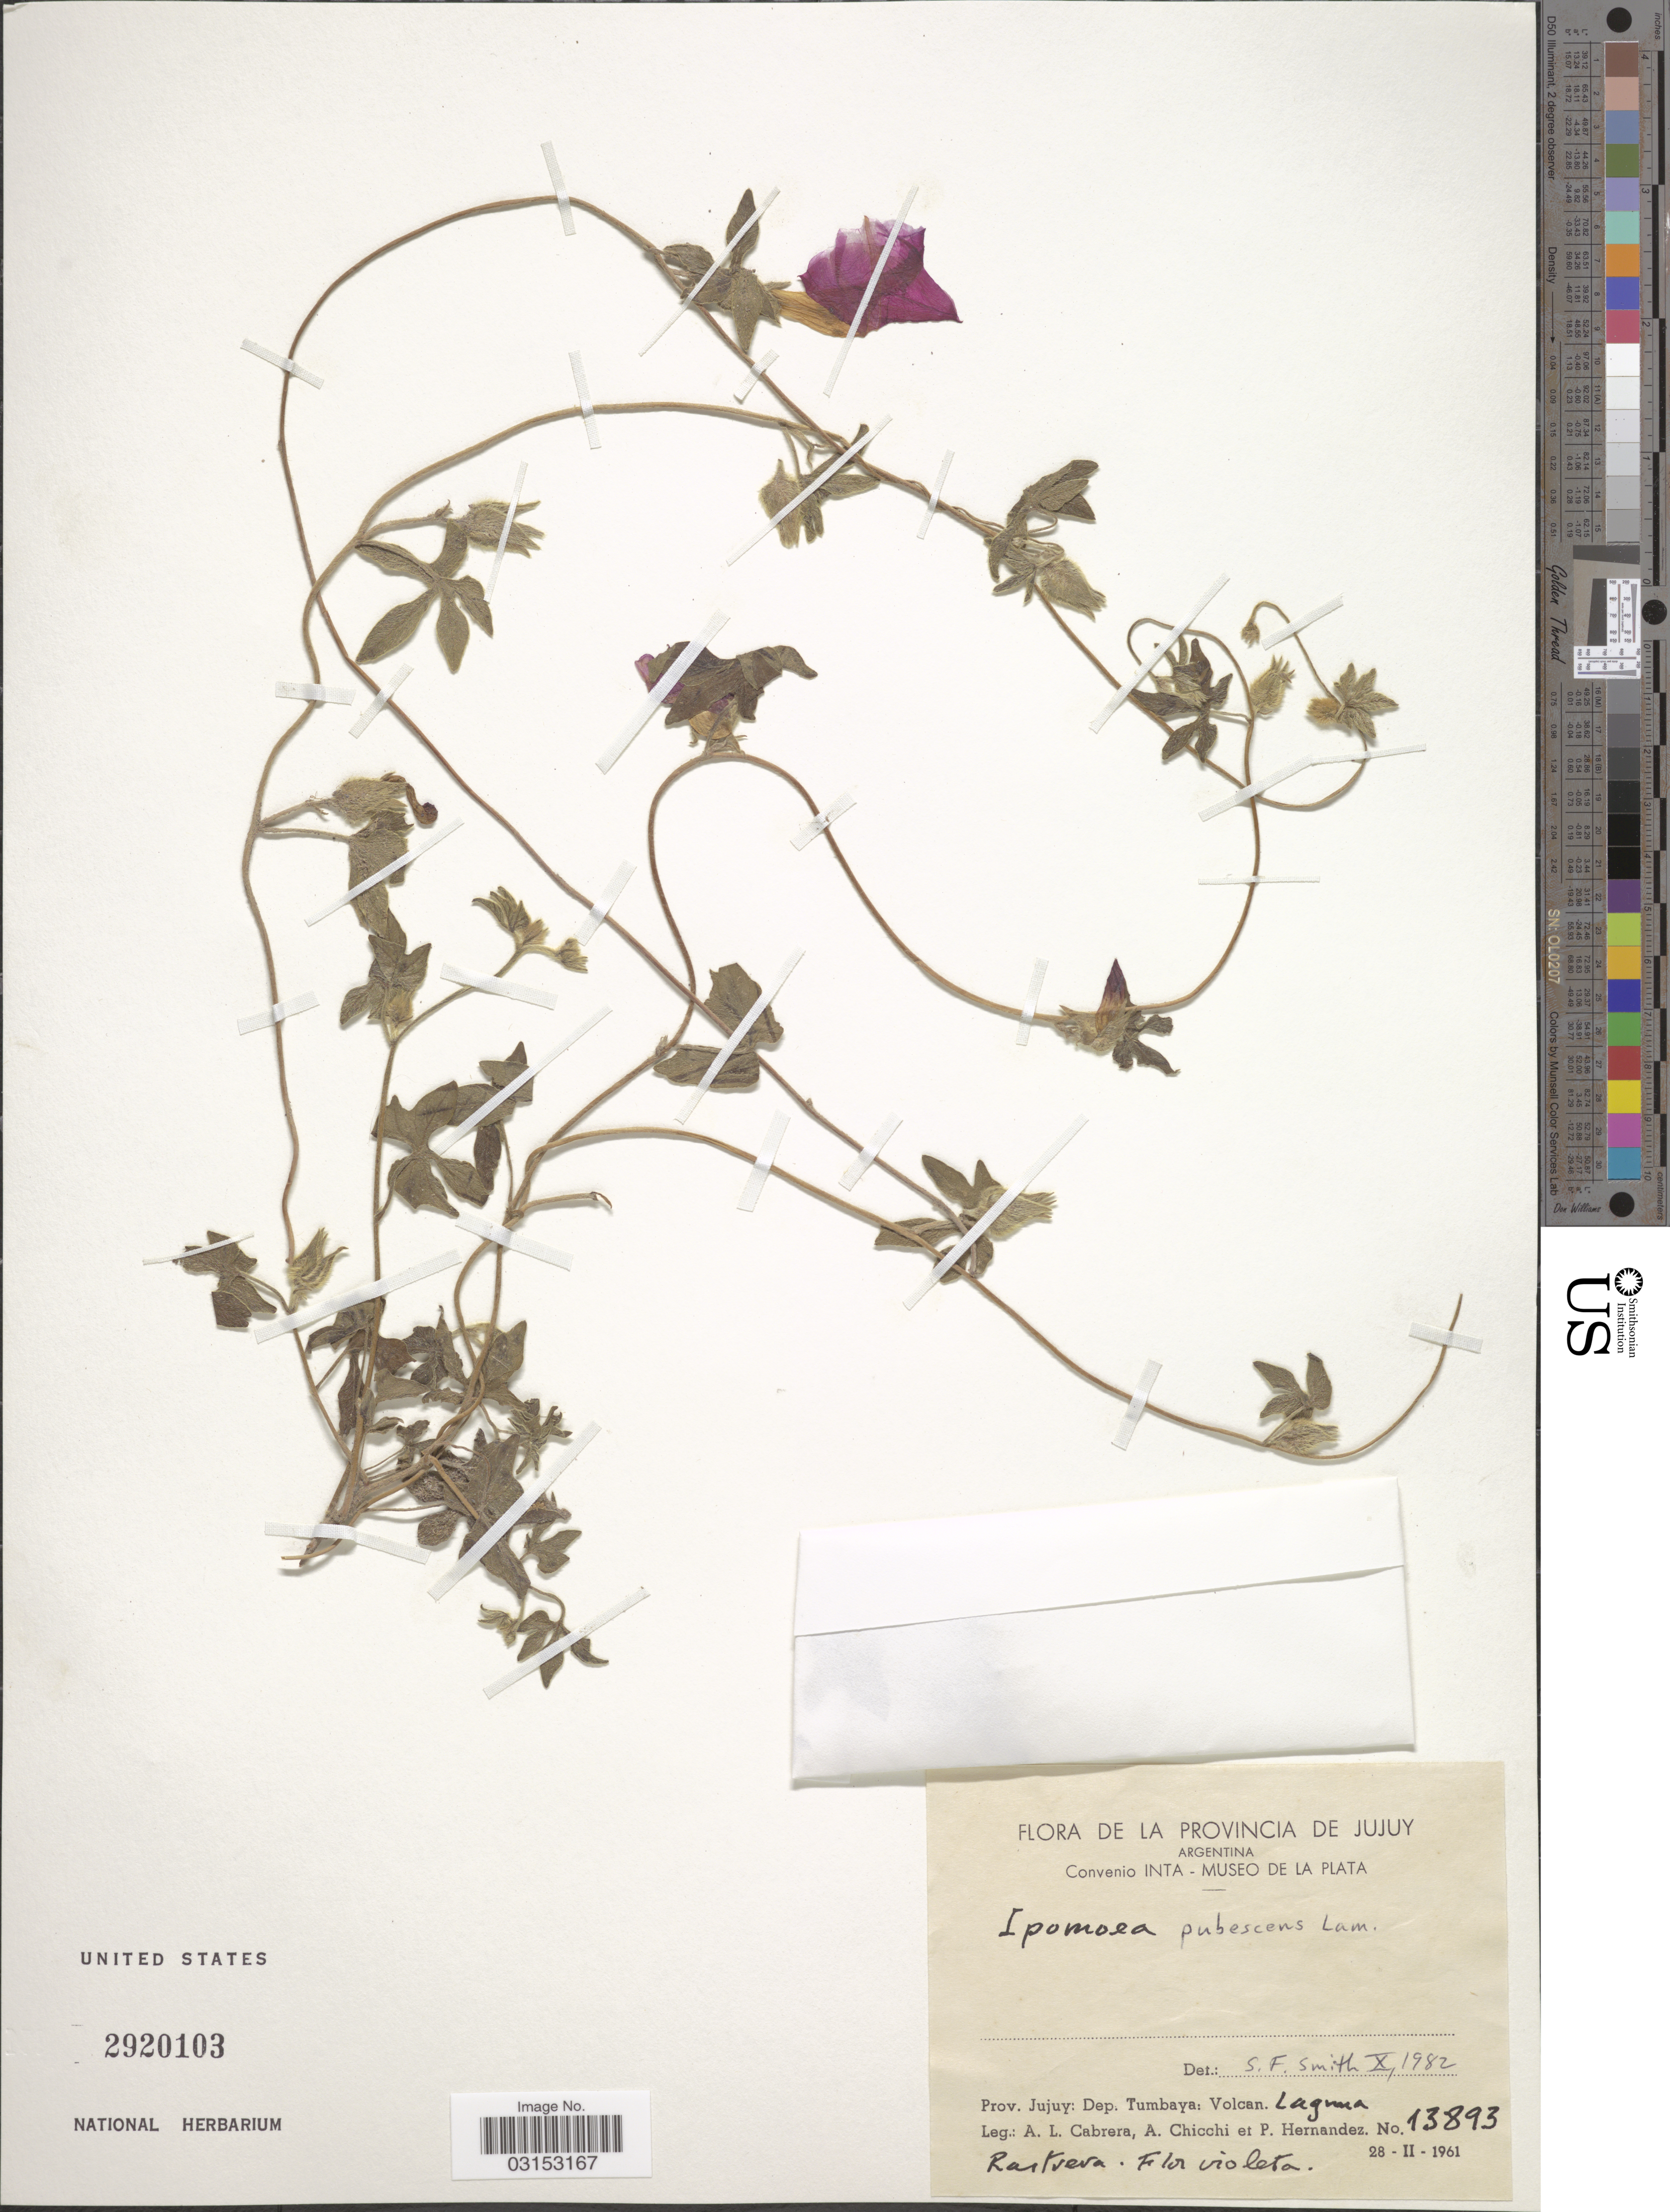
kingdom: Plantae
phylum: Tracheophyta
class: Magnoliopsida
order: Solanales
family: Convolvulaceae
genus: Ipomoea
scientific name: Ipomoea pubescens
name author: Lam.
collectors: A. L. Cabrera, A. Chicchi & P. Hernandez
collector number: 13893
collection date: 1961-02-28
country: Argentina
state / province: Jujuy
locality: Dep. Tumbaya: Volcan Laguna.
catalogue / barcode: US 2920103